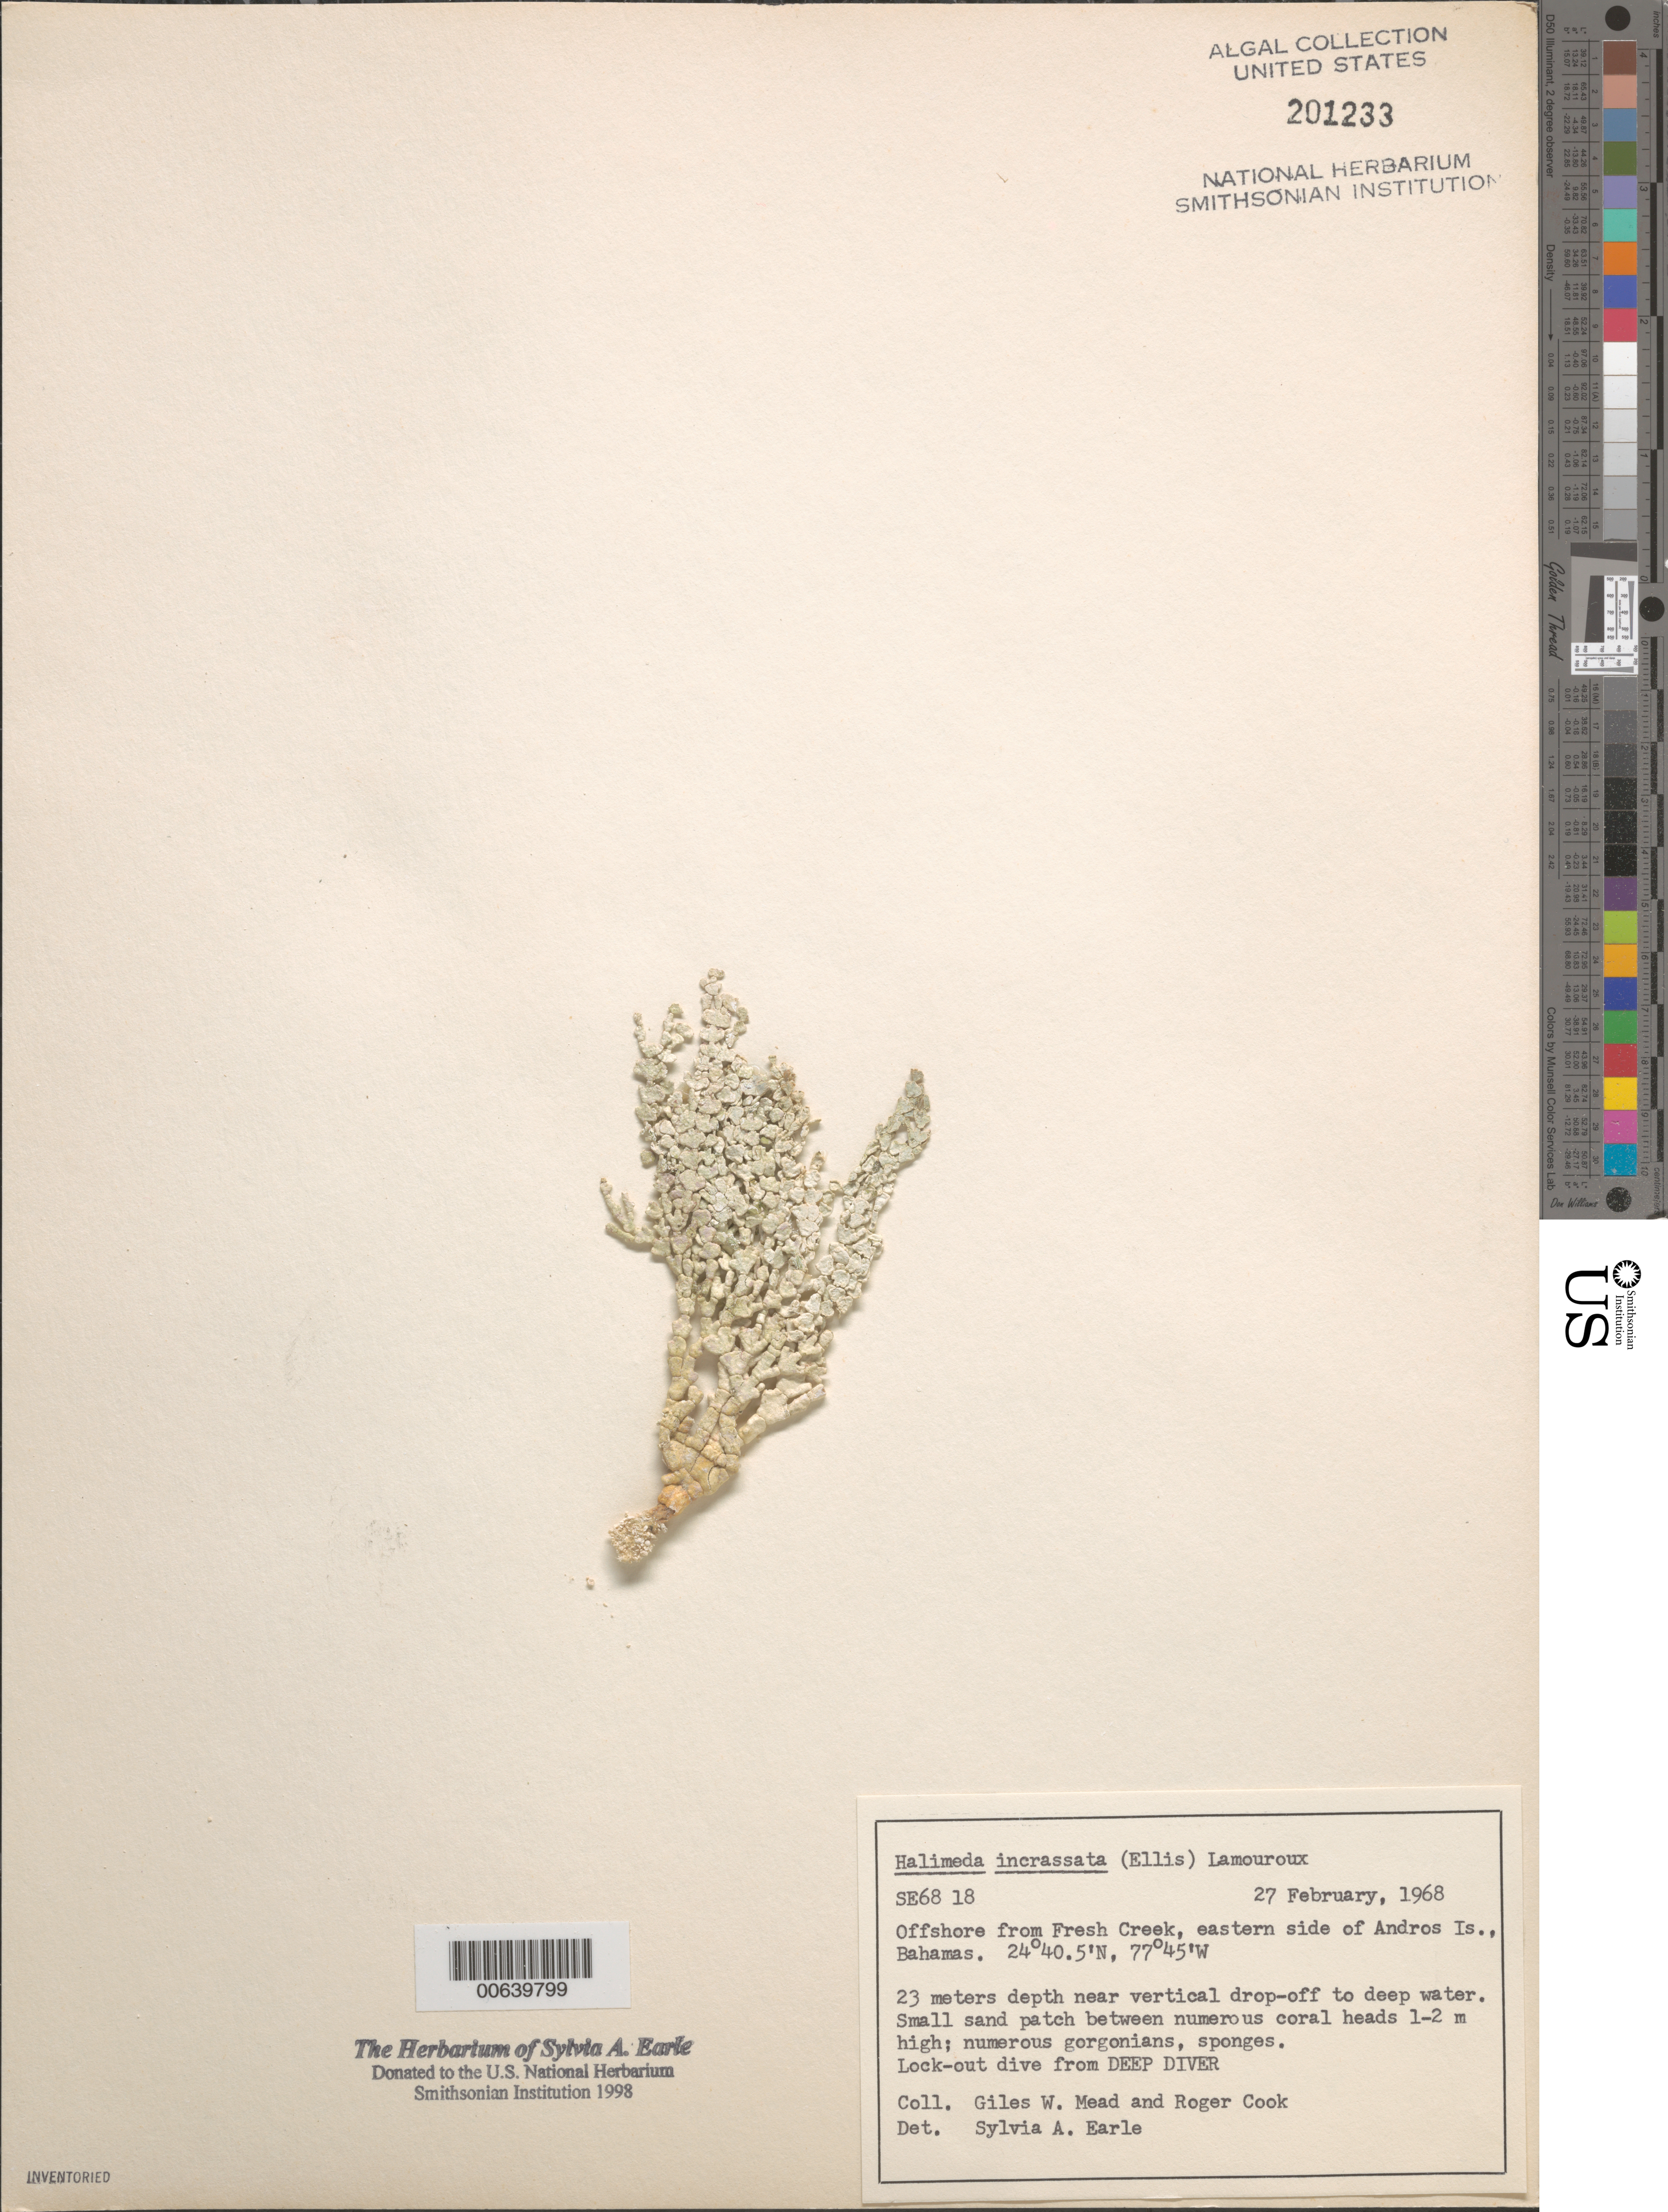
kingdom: Plantae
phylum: Chlorophyta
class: Ulvophyceae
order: Bryopsidales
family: Halimedaceae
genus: Halimeda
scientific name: Halimeda incrassata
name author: (J. Ellis) J.V.Lamouroux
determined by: Earle, S. A.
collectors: G. W. Mead & R. Cook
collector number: Se 6818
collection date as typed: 27 Feb 1968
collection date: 1968-02-27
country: Bahamas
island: Andros Island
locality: Off Fresh Creek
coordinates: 24 40.5' N, 77 45' W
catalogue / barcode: US 201233